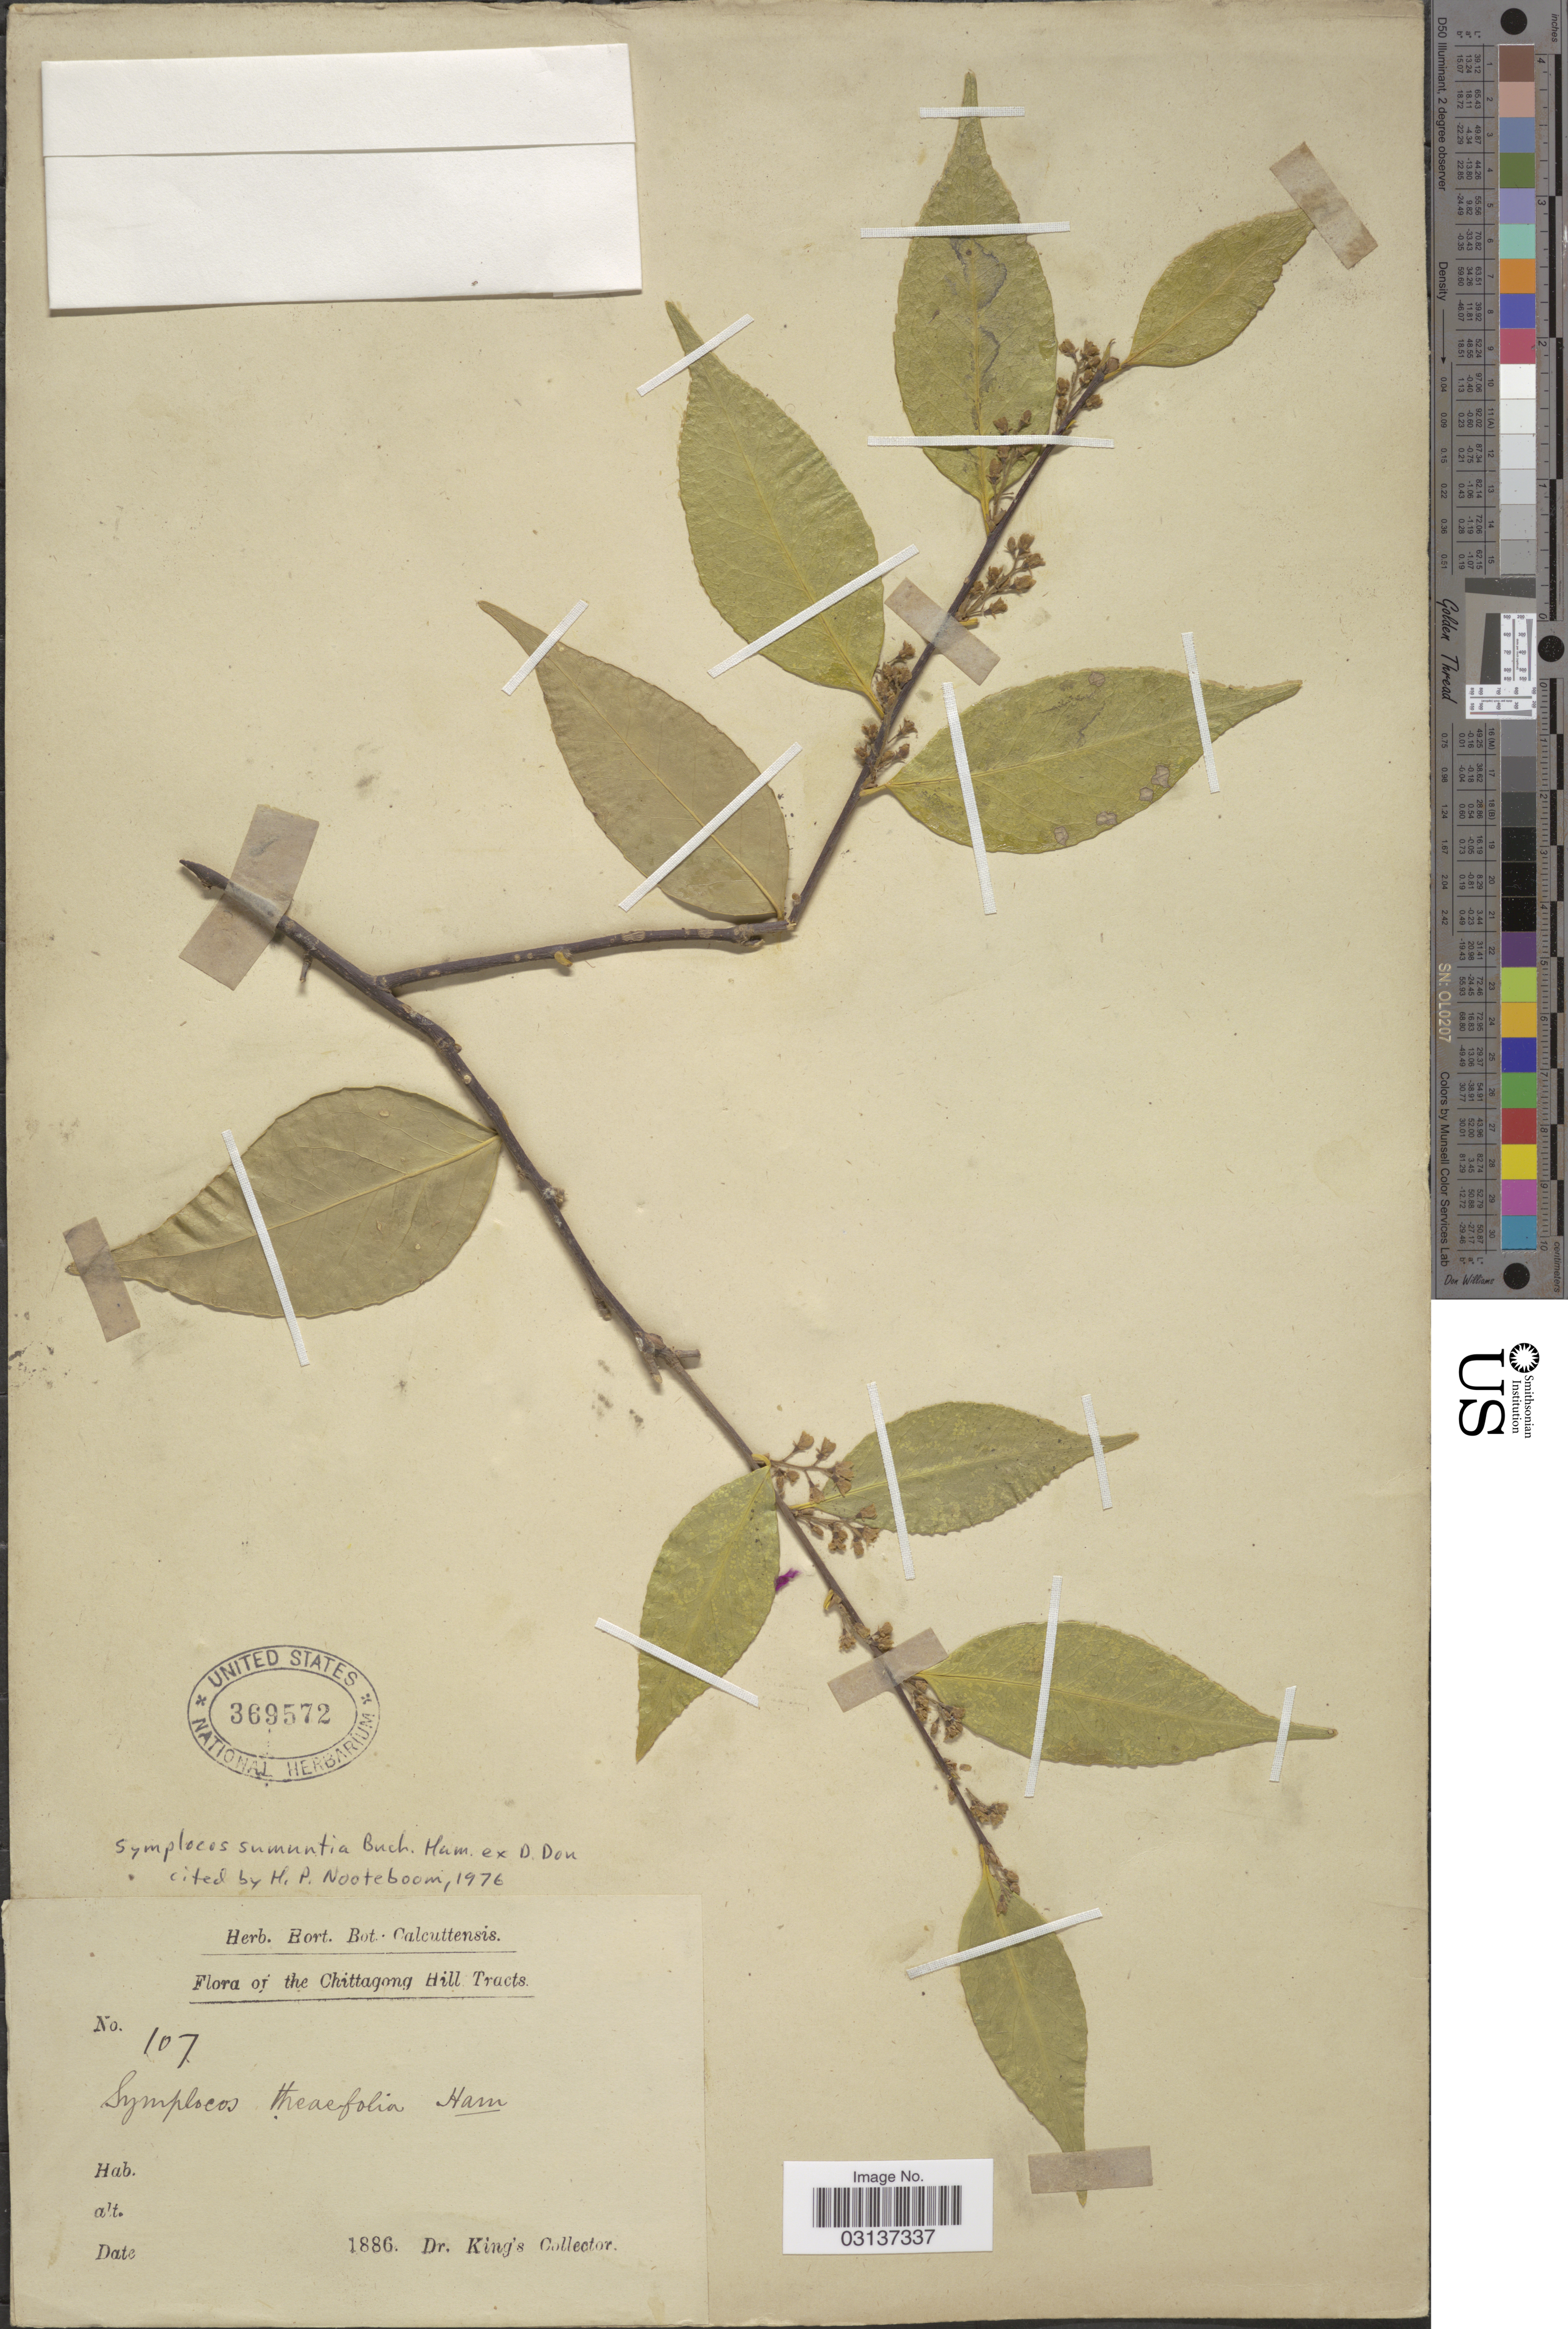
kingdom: Plantae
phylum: Tracheophyta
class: Magnoliopsida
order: Ericales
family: Symplocaceae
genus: Symplocos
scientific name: Symplocos sumuntia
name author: Buch.-Ham. ex D. Don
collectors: Dr. King's collector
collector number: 107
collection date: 1886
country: Bangladesh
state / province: Chittagong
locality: The Chittagong Hill Tracts.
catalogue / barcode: US 369572